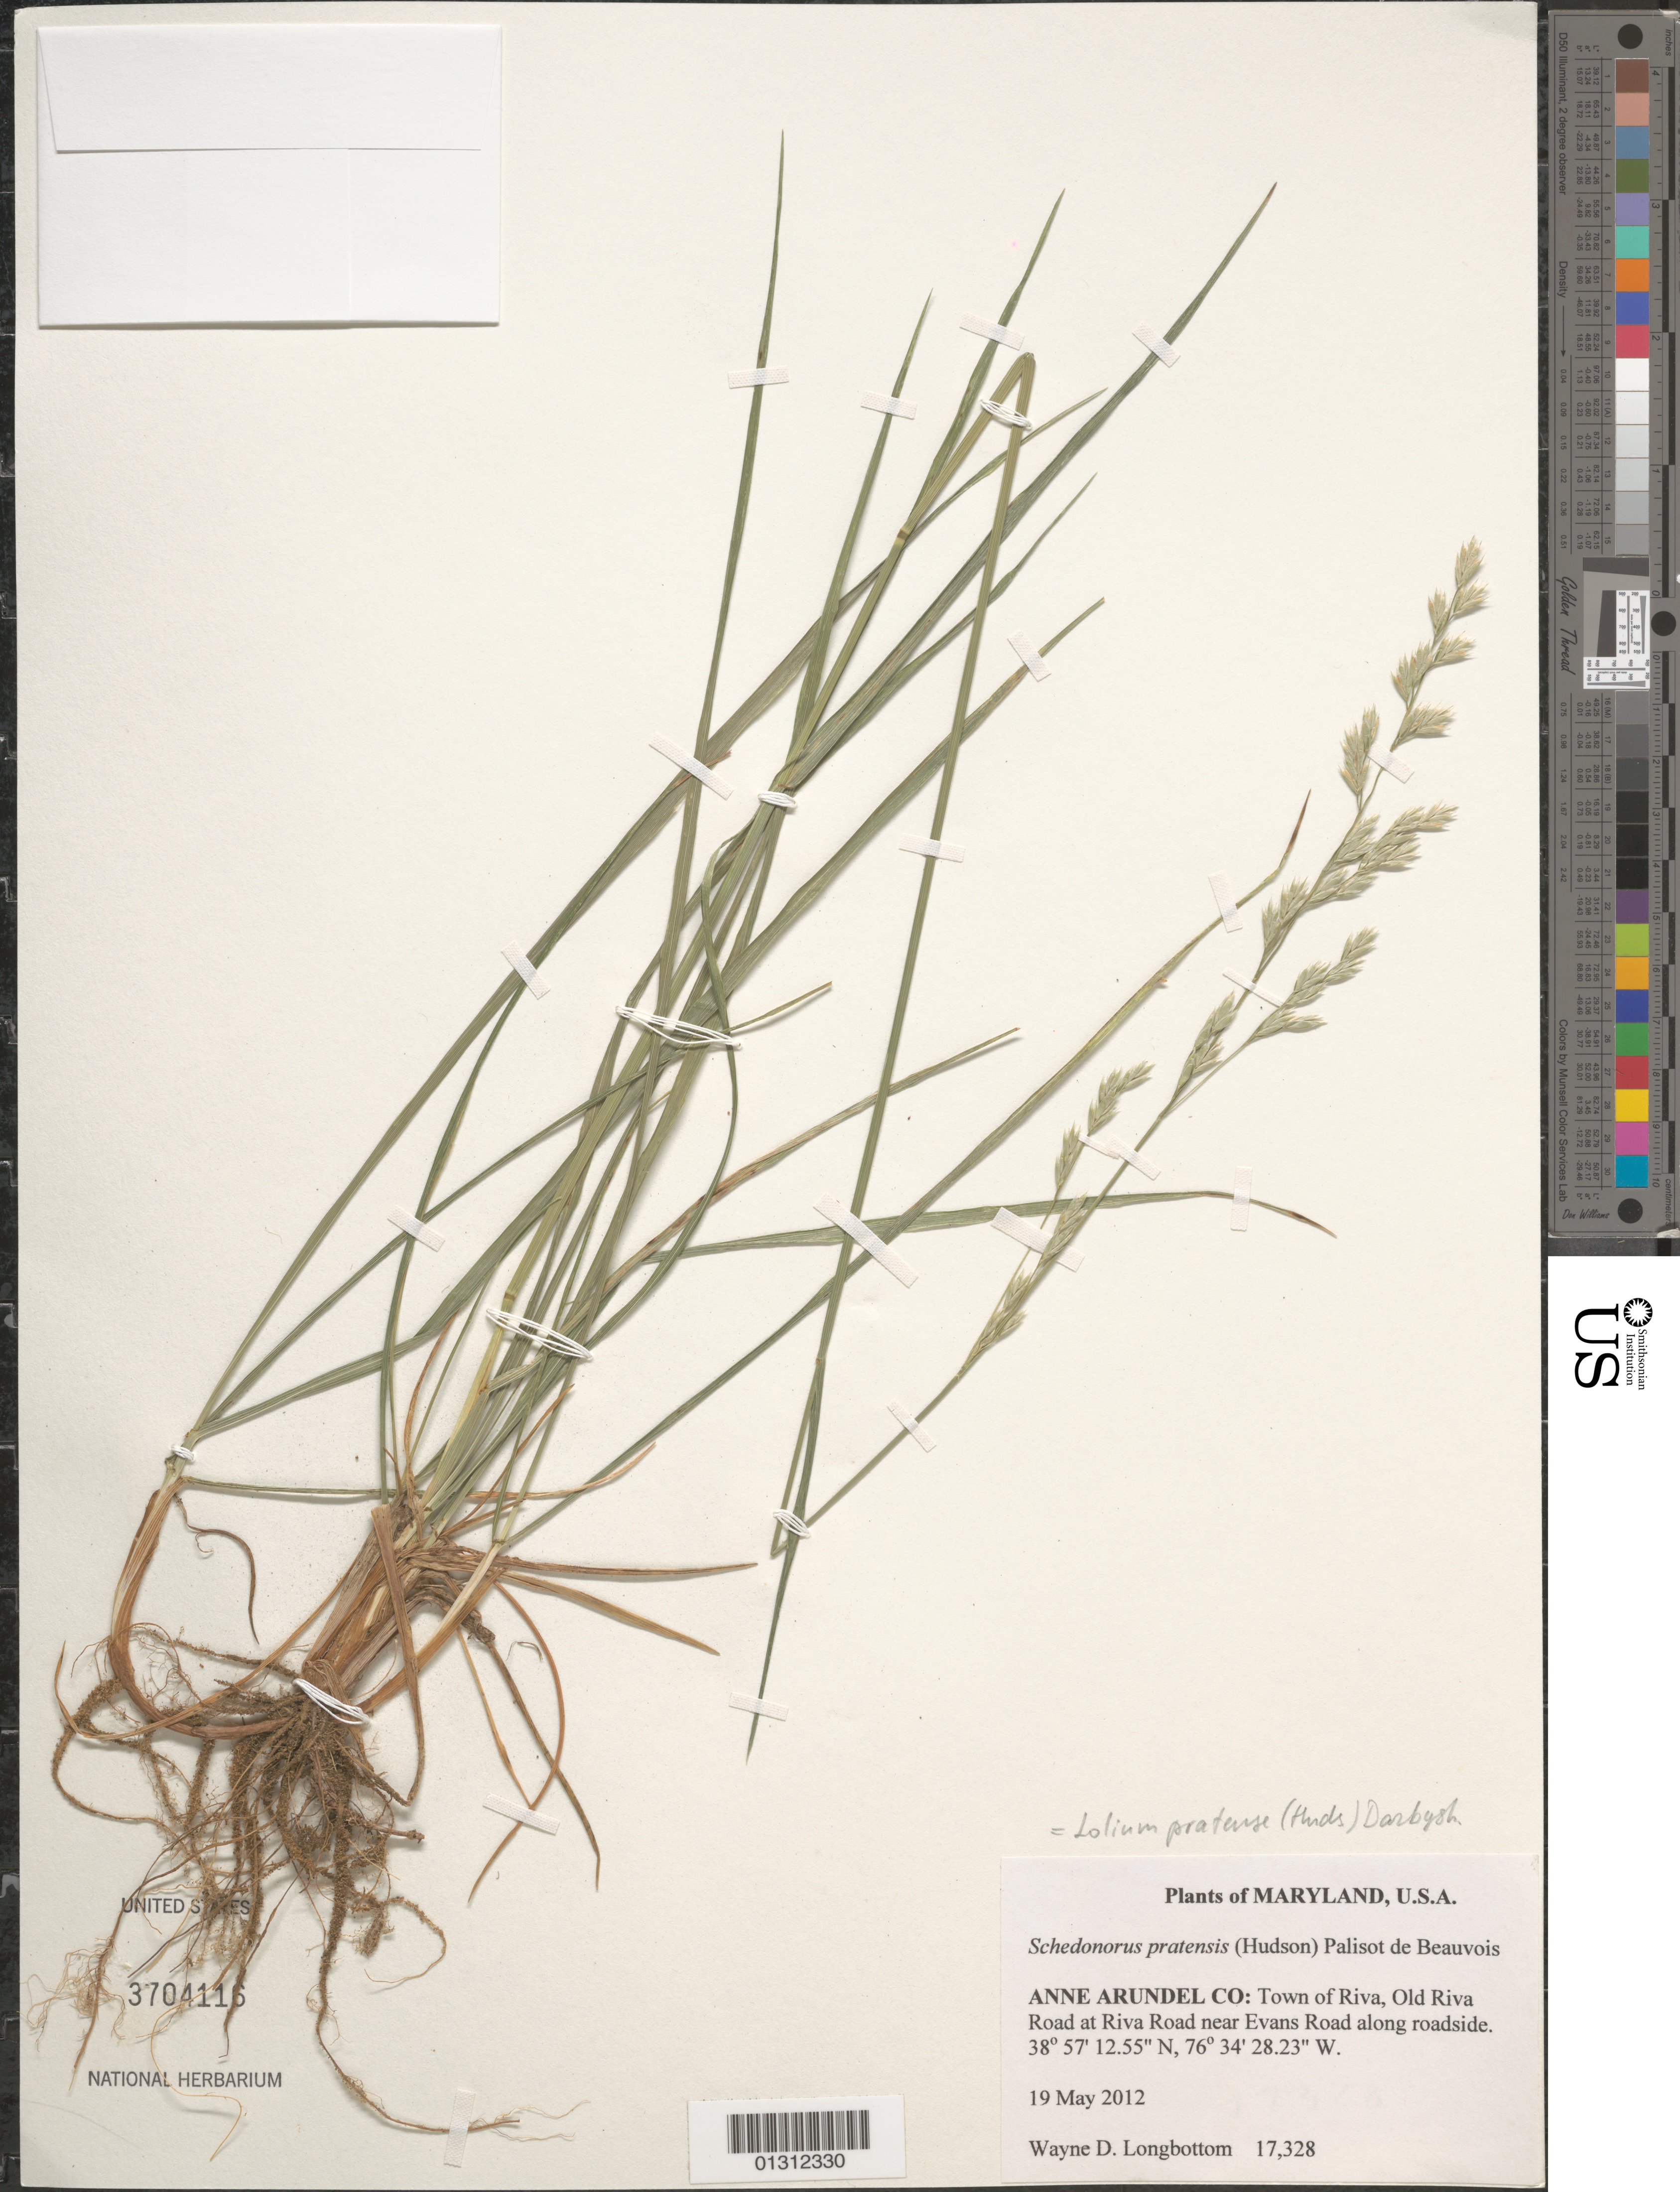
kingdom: Plantae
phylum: Tracheophyta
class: Liliopsida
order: Poales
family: Poaceae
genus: Schedonorus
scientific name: Schedonorus pratensis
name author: (Huds.) P. Beauv.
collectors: W. D. Longbottom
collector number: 17328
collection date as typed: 19 May 2012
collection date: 2012-05-19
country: United States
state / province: Maryland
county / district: Anne Arundel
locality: Town of Riva, Old Riva Road at Riva Road near Evans Road along roadside.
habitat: Along roadside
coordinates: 38 57 12.55 N, 76 34 28.23 W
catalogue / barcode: US 3704116